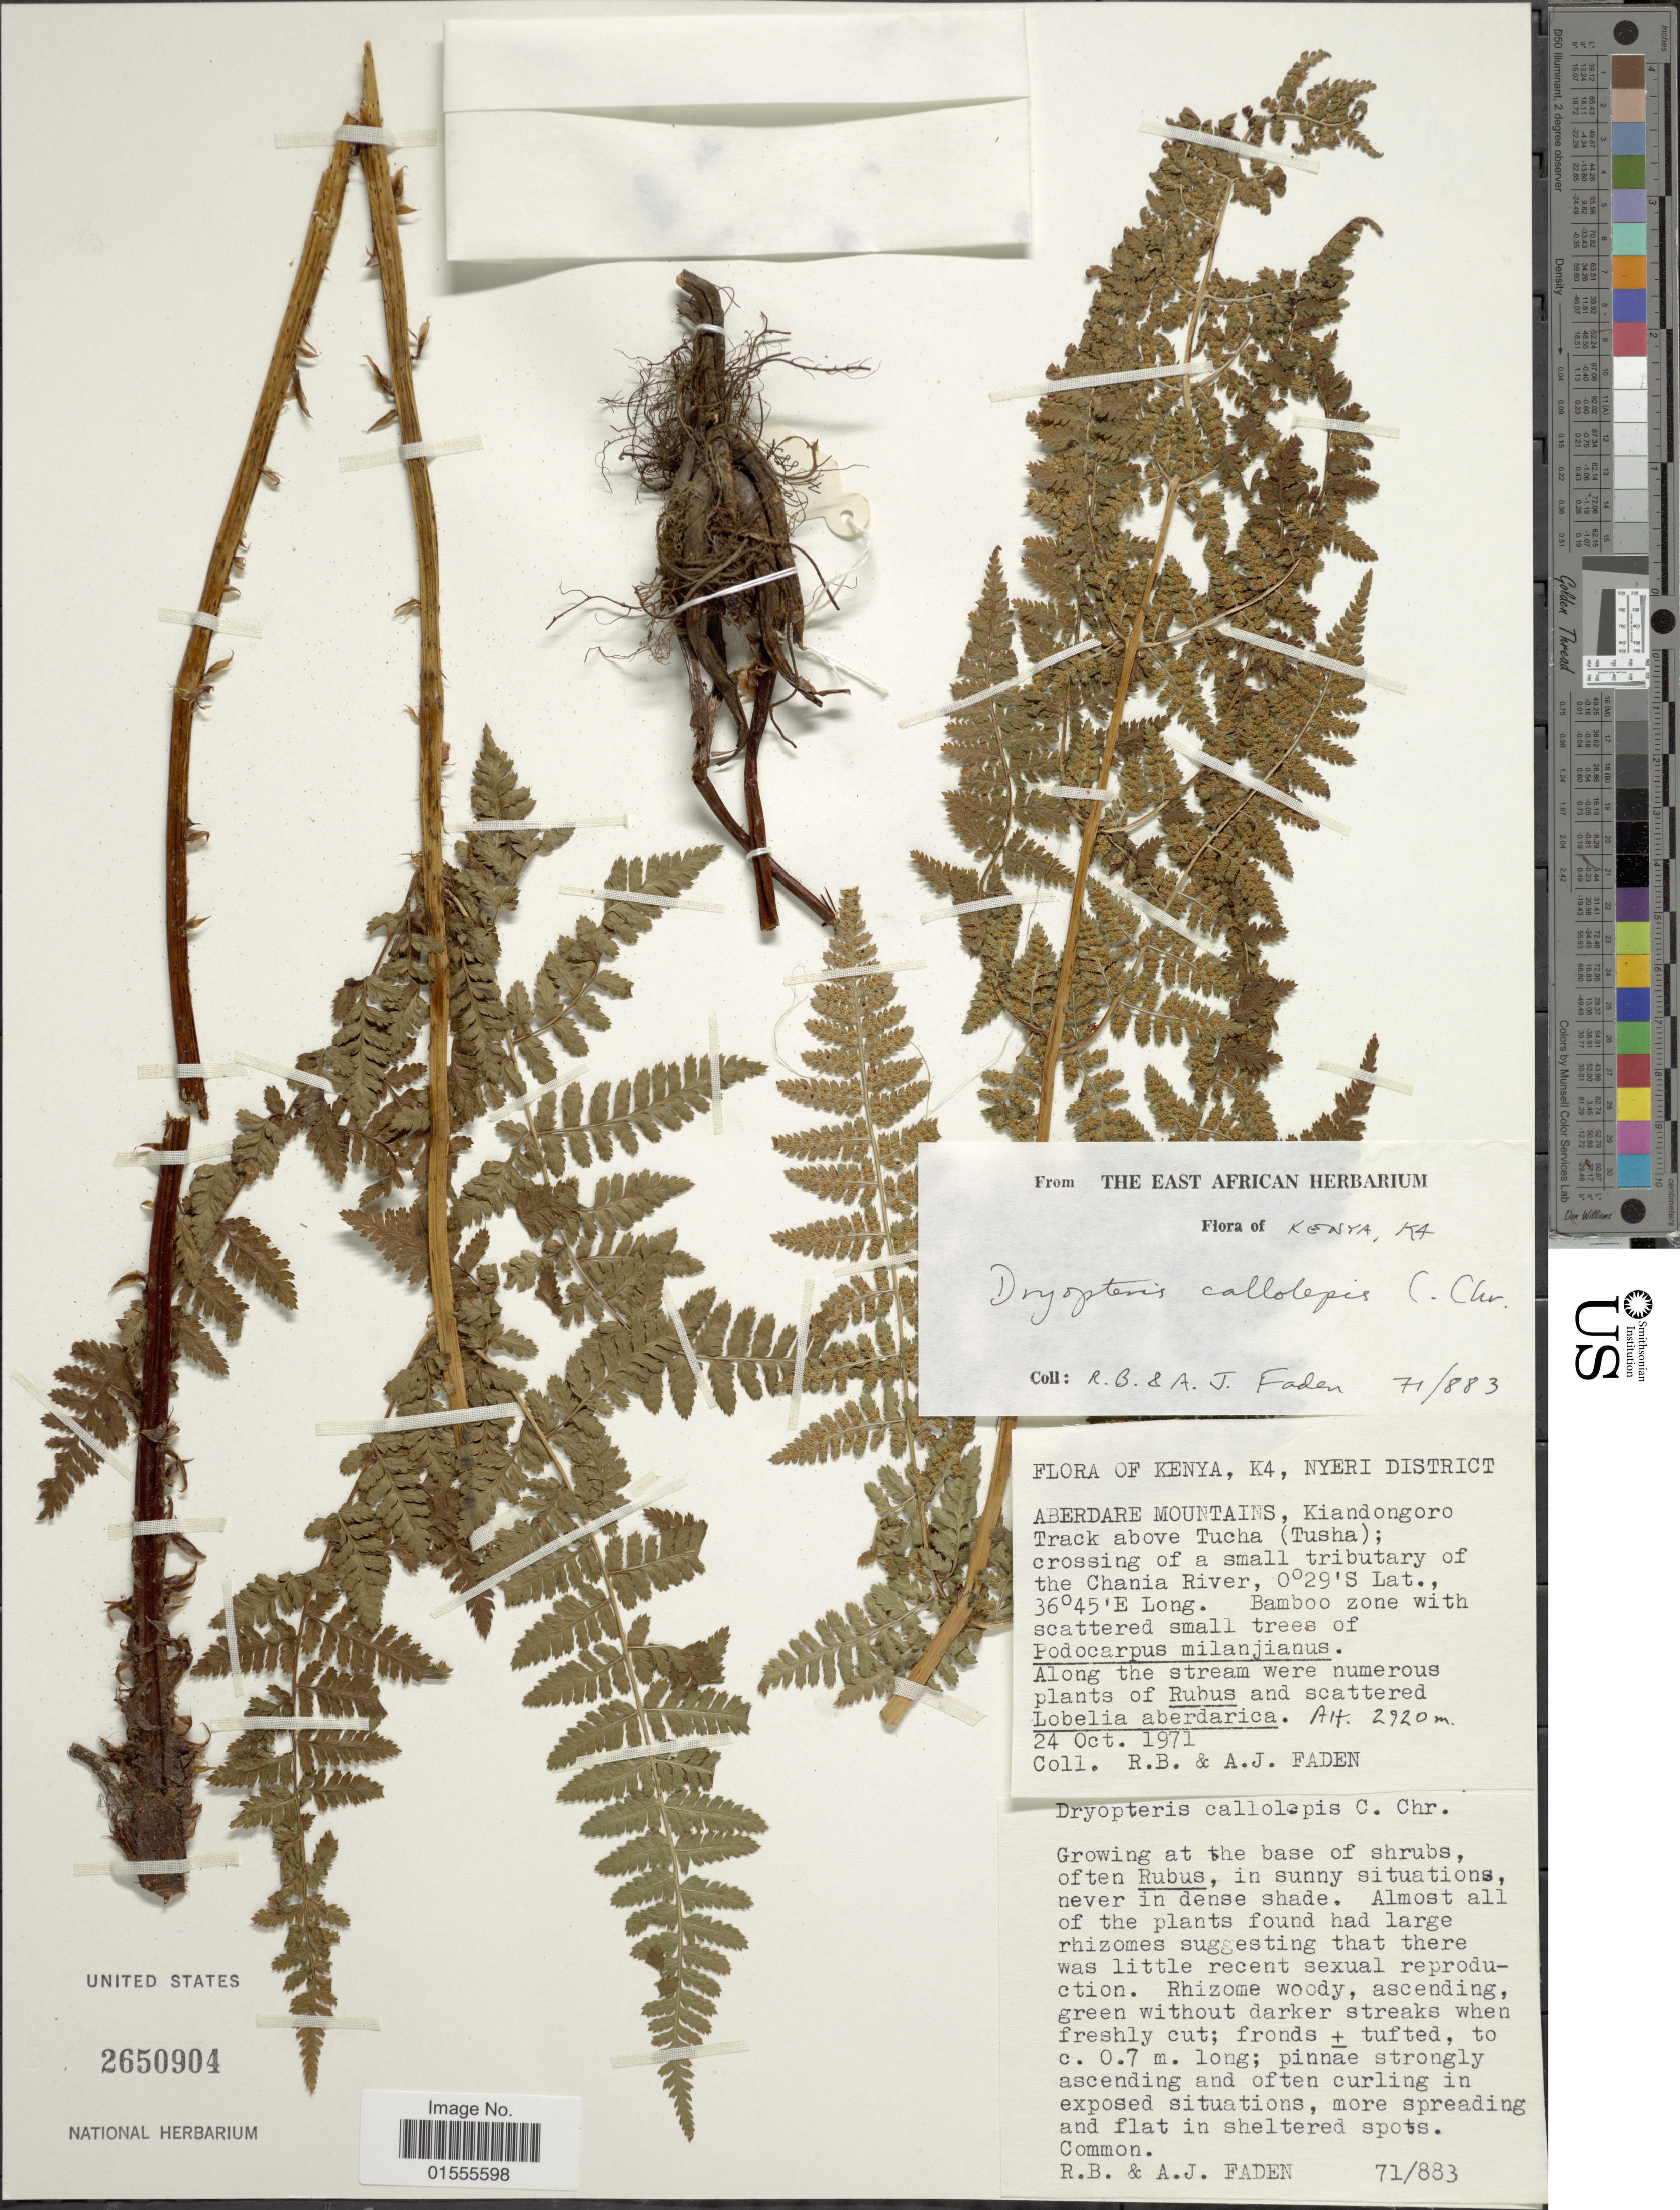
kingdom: Plantae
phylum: Tracheophyta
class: Polypodiopsida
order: Polypodiales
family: Dryopteridaceae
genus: Dryopteris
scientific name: Dryopteris antarctica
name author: (Baker) C. Chr.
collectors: R. B. Faden & A. J. Faden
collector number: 71/883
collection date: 1971-10-24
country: Kenya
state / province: Nyeri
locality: K4, Nyeri District, Aberdare Mountains, Kiandongoro Track above Tucha (Tusha); crossing of a small tributary of the Chania River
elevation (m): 2920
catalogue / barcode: US 2650904